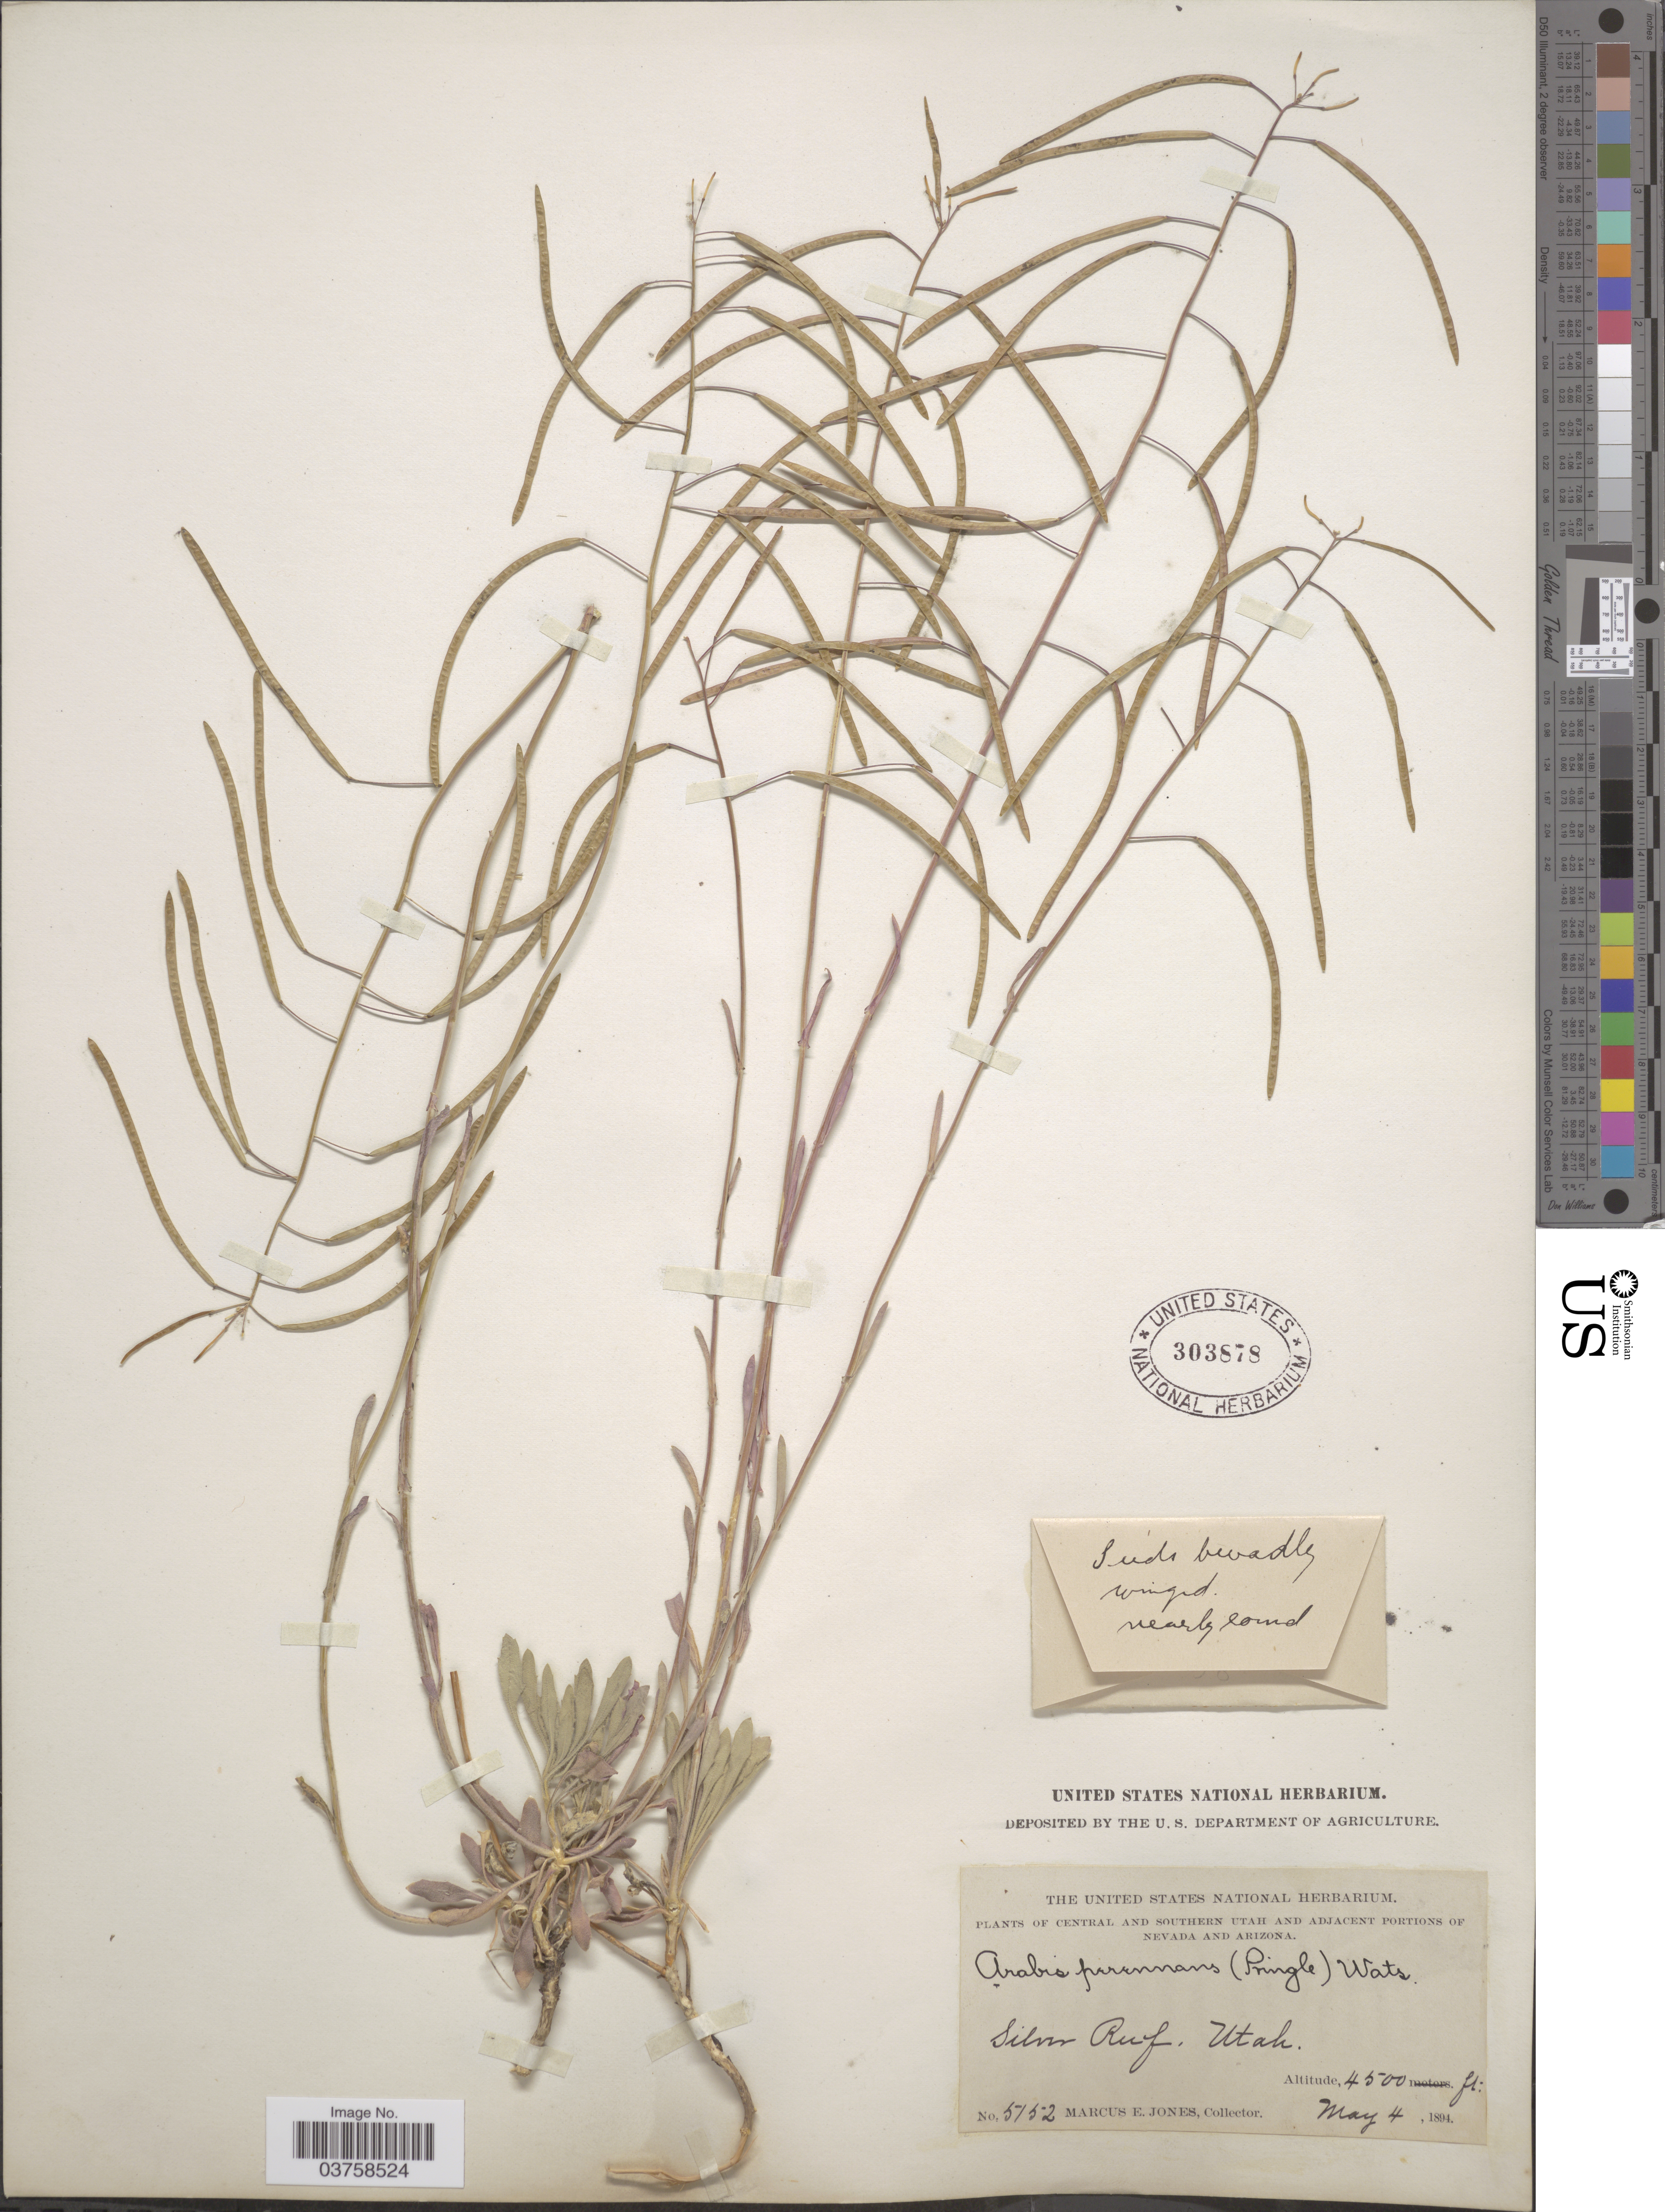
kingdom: Plantae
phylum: Tracheophyta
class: Magnoliopsida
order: Brassicales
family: Brassicaceae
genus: Arabis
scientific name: Arabis perennans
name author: S. Watson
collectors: M. E. Jones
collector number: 5152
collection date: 1894-05-04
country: United States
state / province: Utah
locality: Central and Southern Utah. Silver Reef.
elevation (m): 1372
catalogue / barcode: US 303878